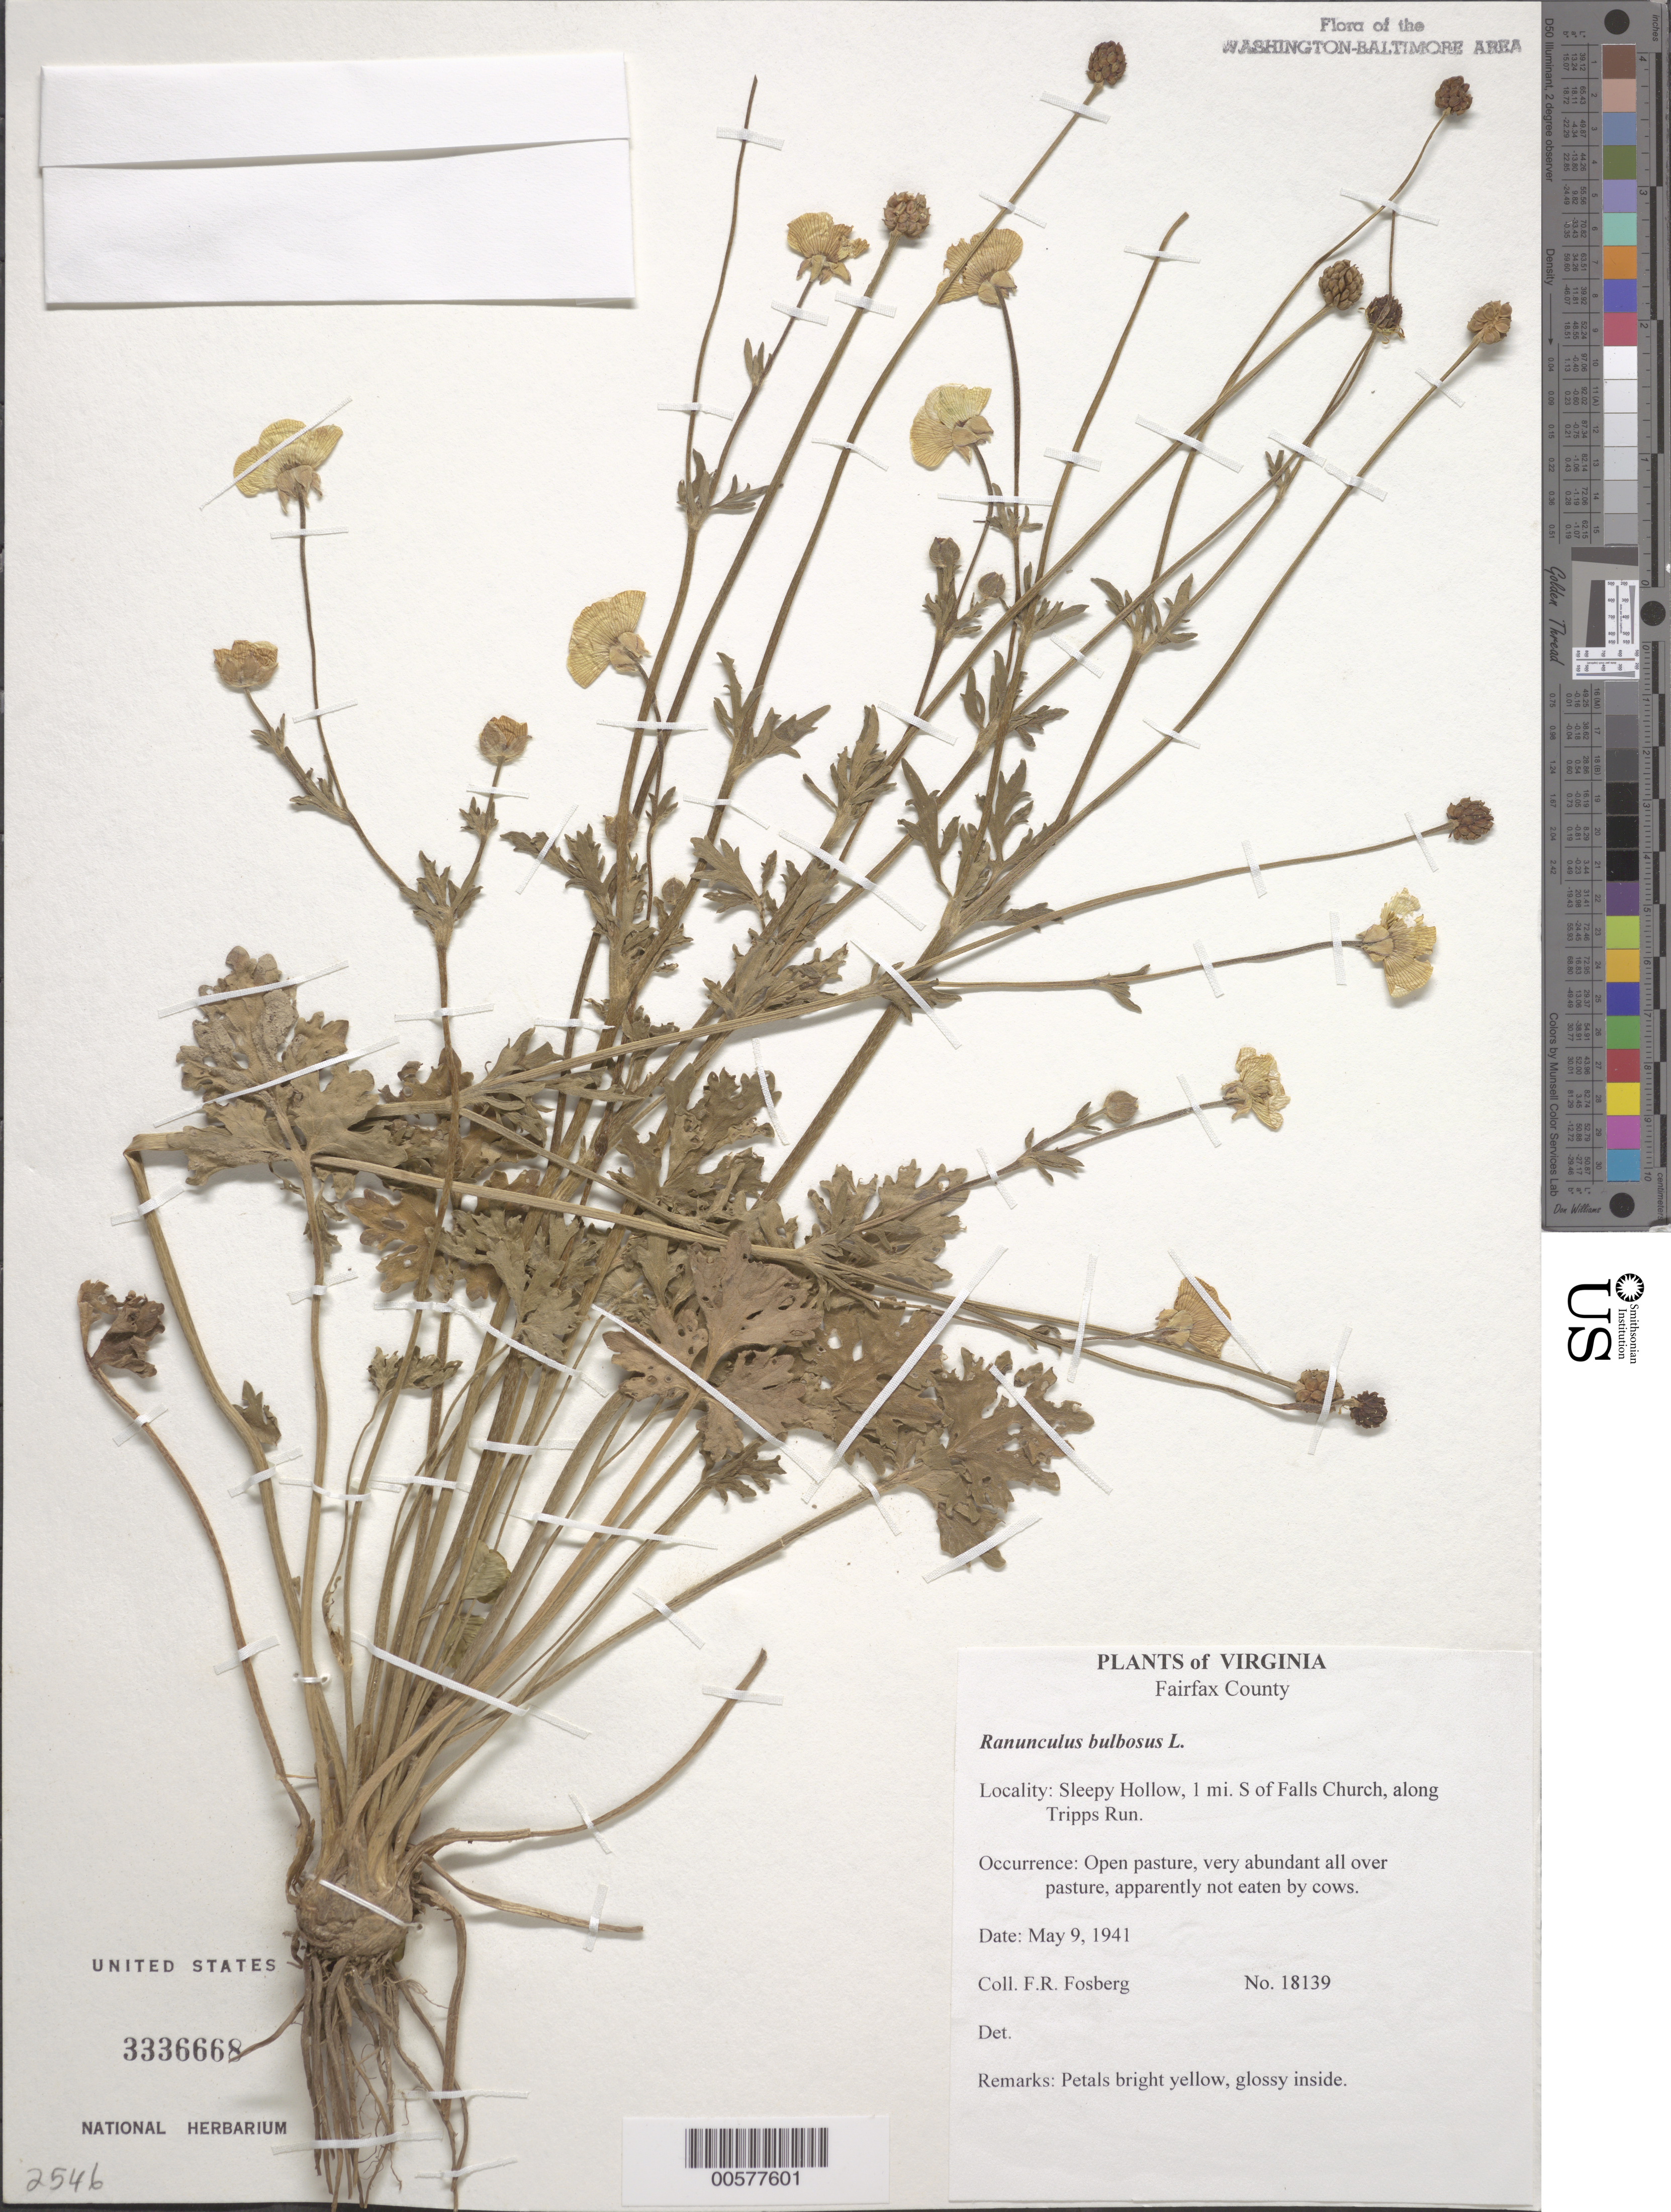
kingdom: Plantae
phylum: Tracheophyta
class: Magnoliopsida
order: Ranunculales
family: Ranunculaceae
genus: Ranunculus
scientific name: Ranunculus bulbosus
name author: L.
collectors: F. R. Fosberg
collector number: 18139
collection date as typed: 09 May 1941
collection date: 1941-05-09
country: United States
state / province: Virginia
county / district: Fairfax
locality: Sleepy Hollow, 1 mi. S of Falls Church, along Tripps Run.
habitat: Open pasture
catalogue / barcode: US 3336668